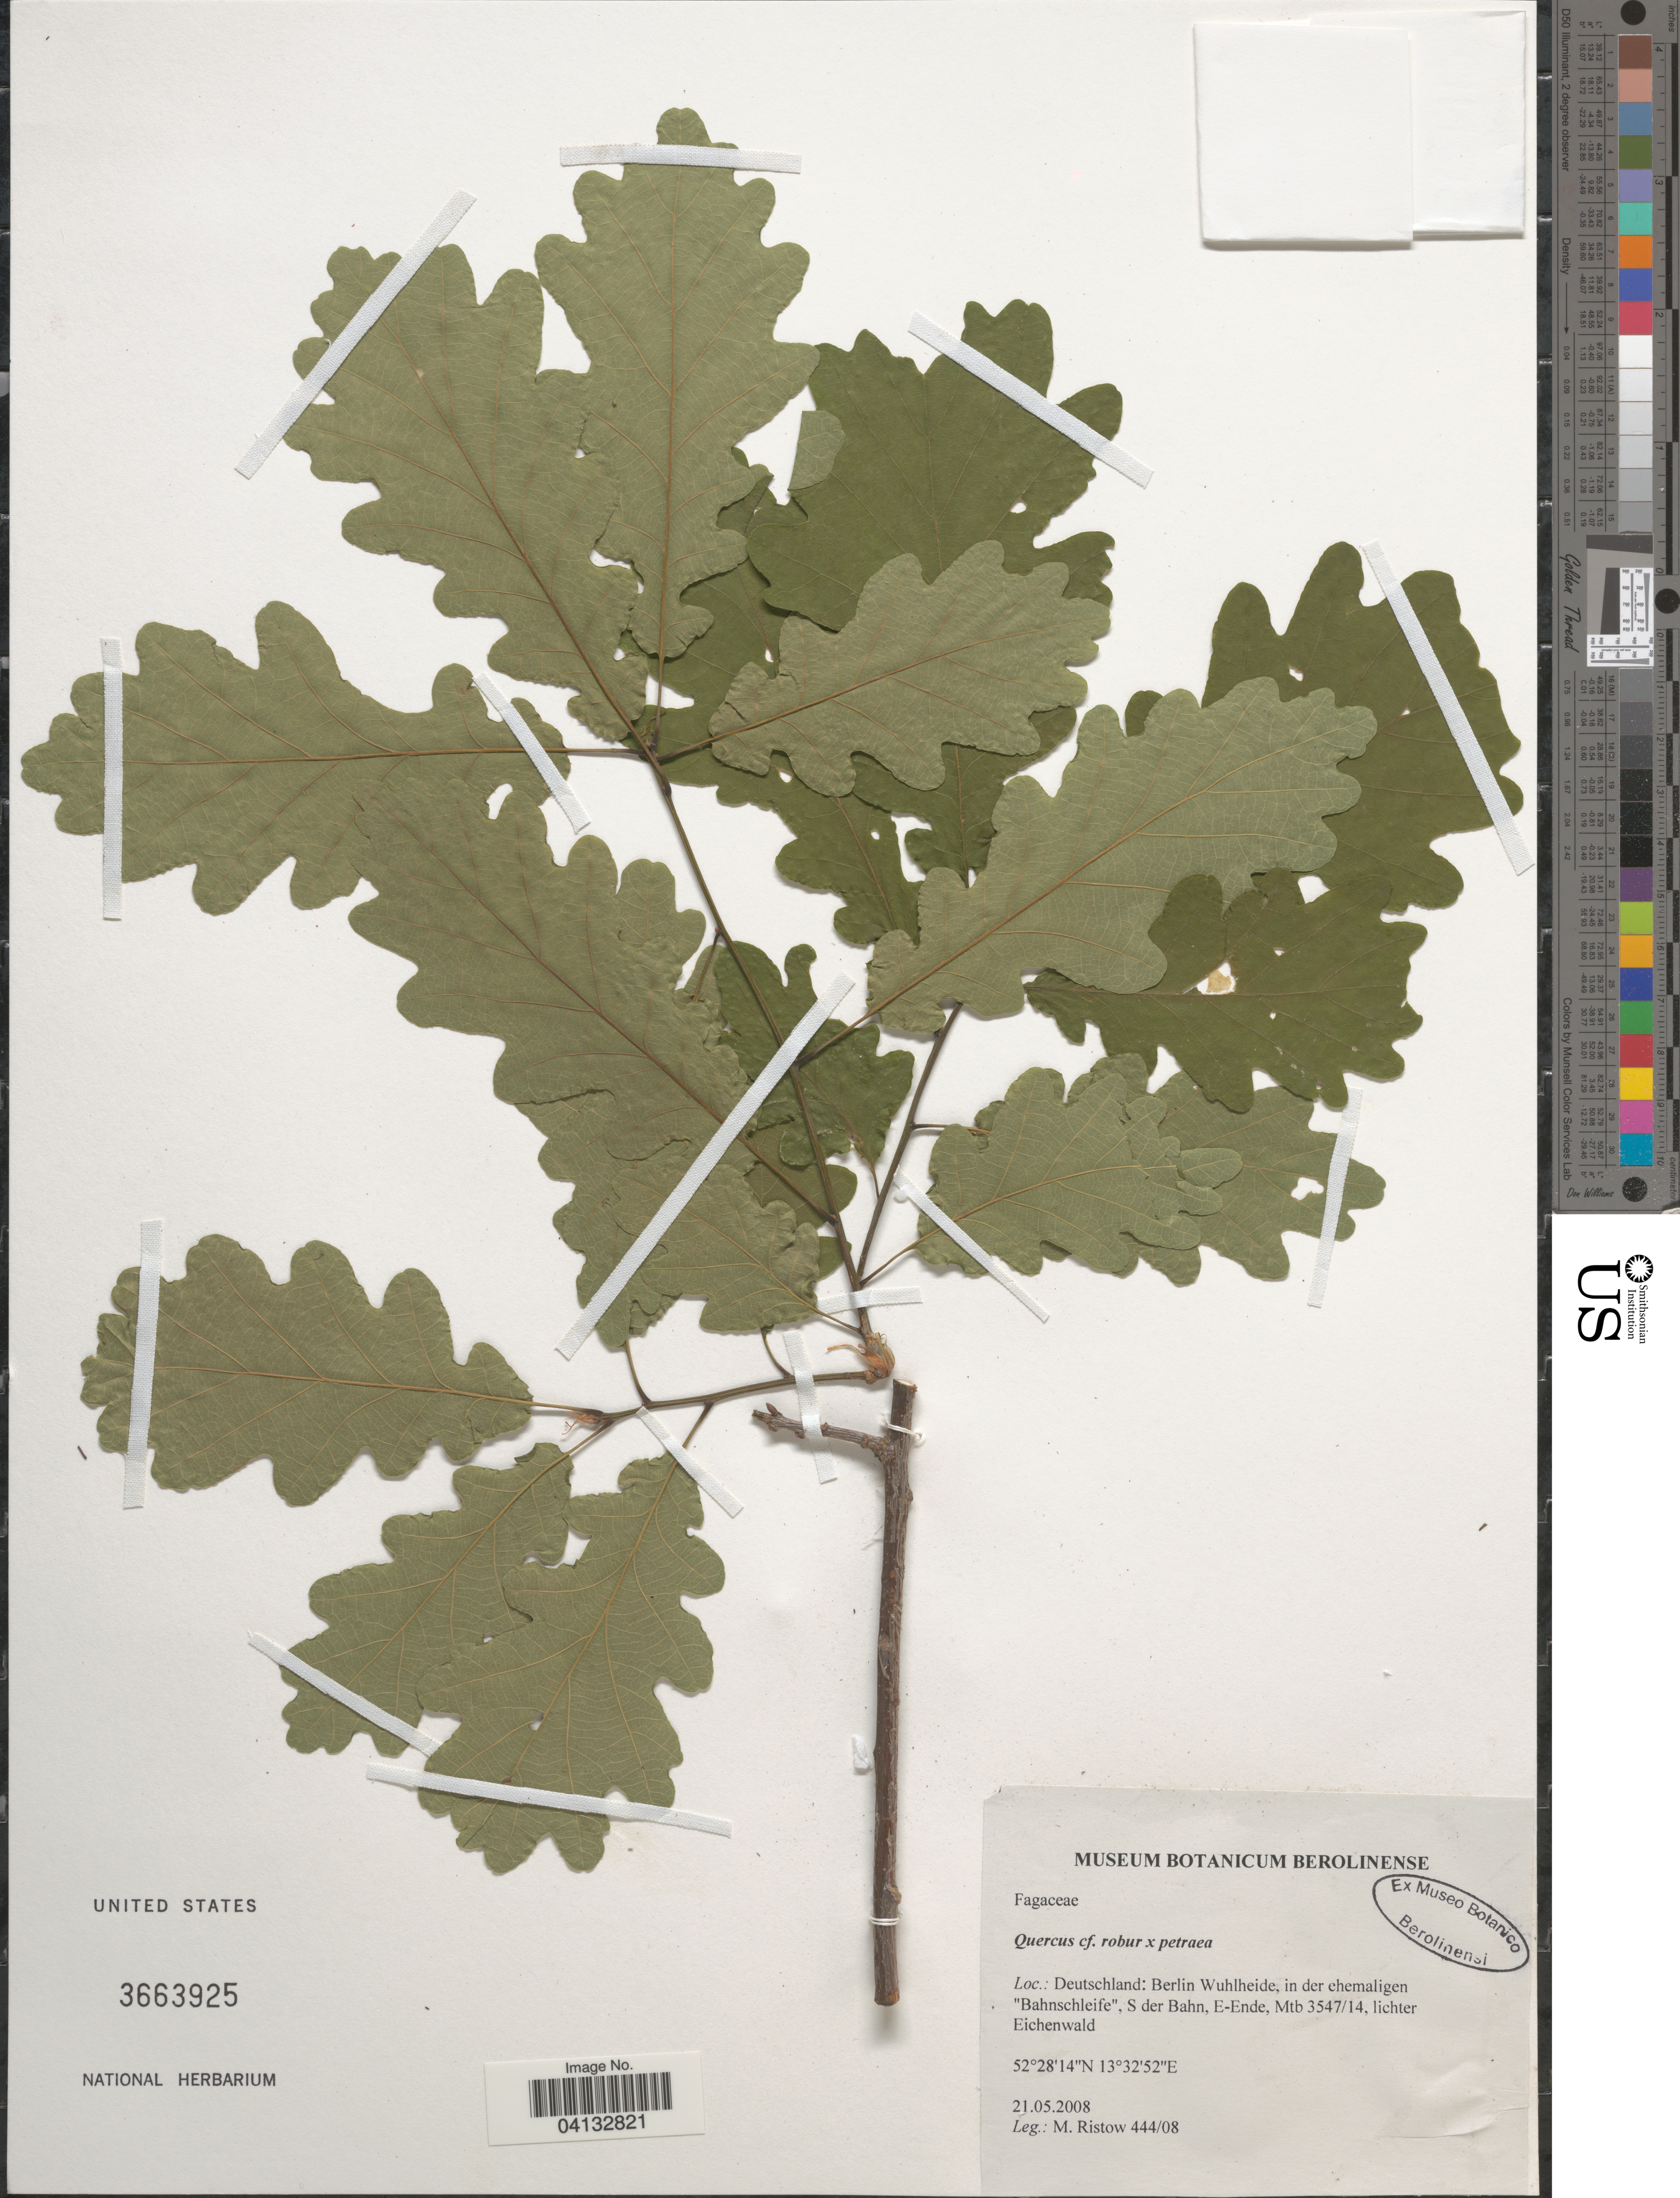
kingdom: Plantae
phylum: Tracheophyta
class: Magnoliopsida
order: Fagales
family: Fagaceae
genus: Quercus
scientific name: Quercus robur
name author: L.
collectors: M. Ristow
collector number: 444/08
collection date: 2008-05-21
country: Germany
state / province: Berlin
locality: Deutschland: Berlin Wuhlheide, in der ehemaligen "Bahnschleife", S der Bahn, E-Ende, Mtb 3547/14, lichter Eichenwald.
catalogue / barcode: US 3663925